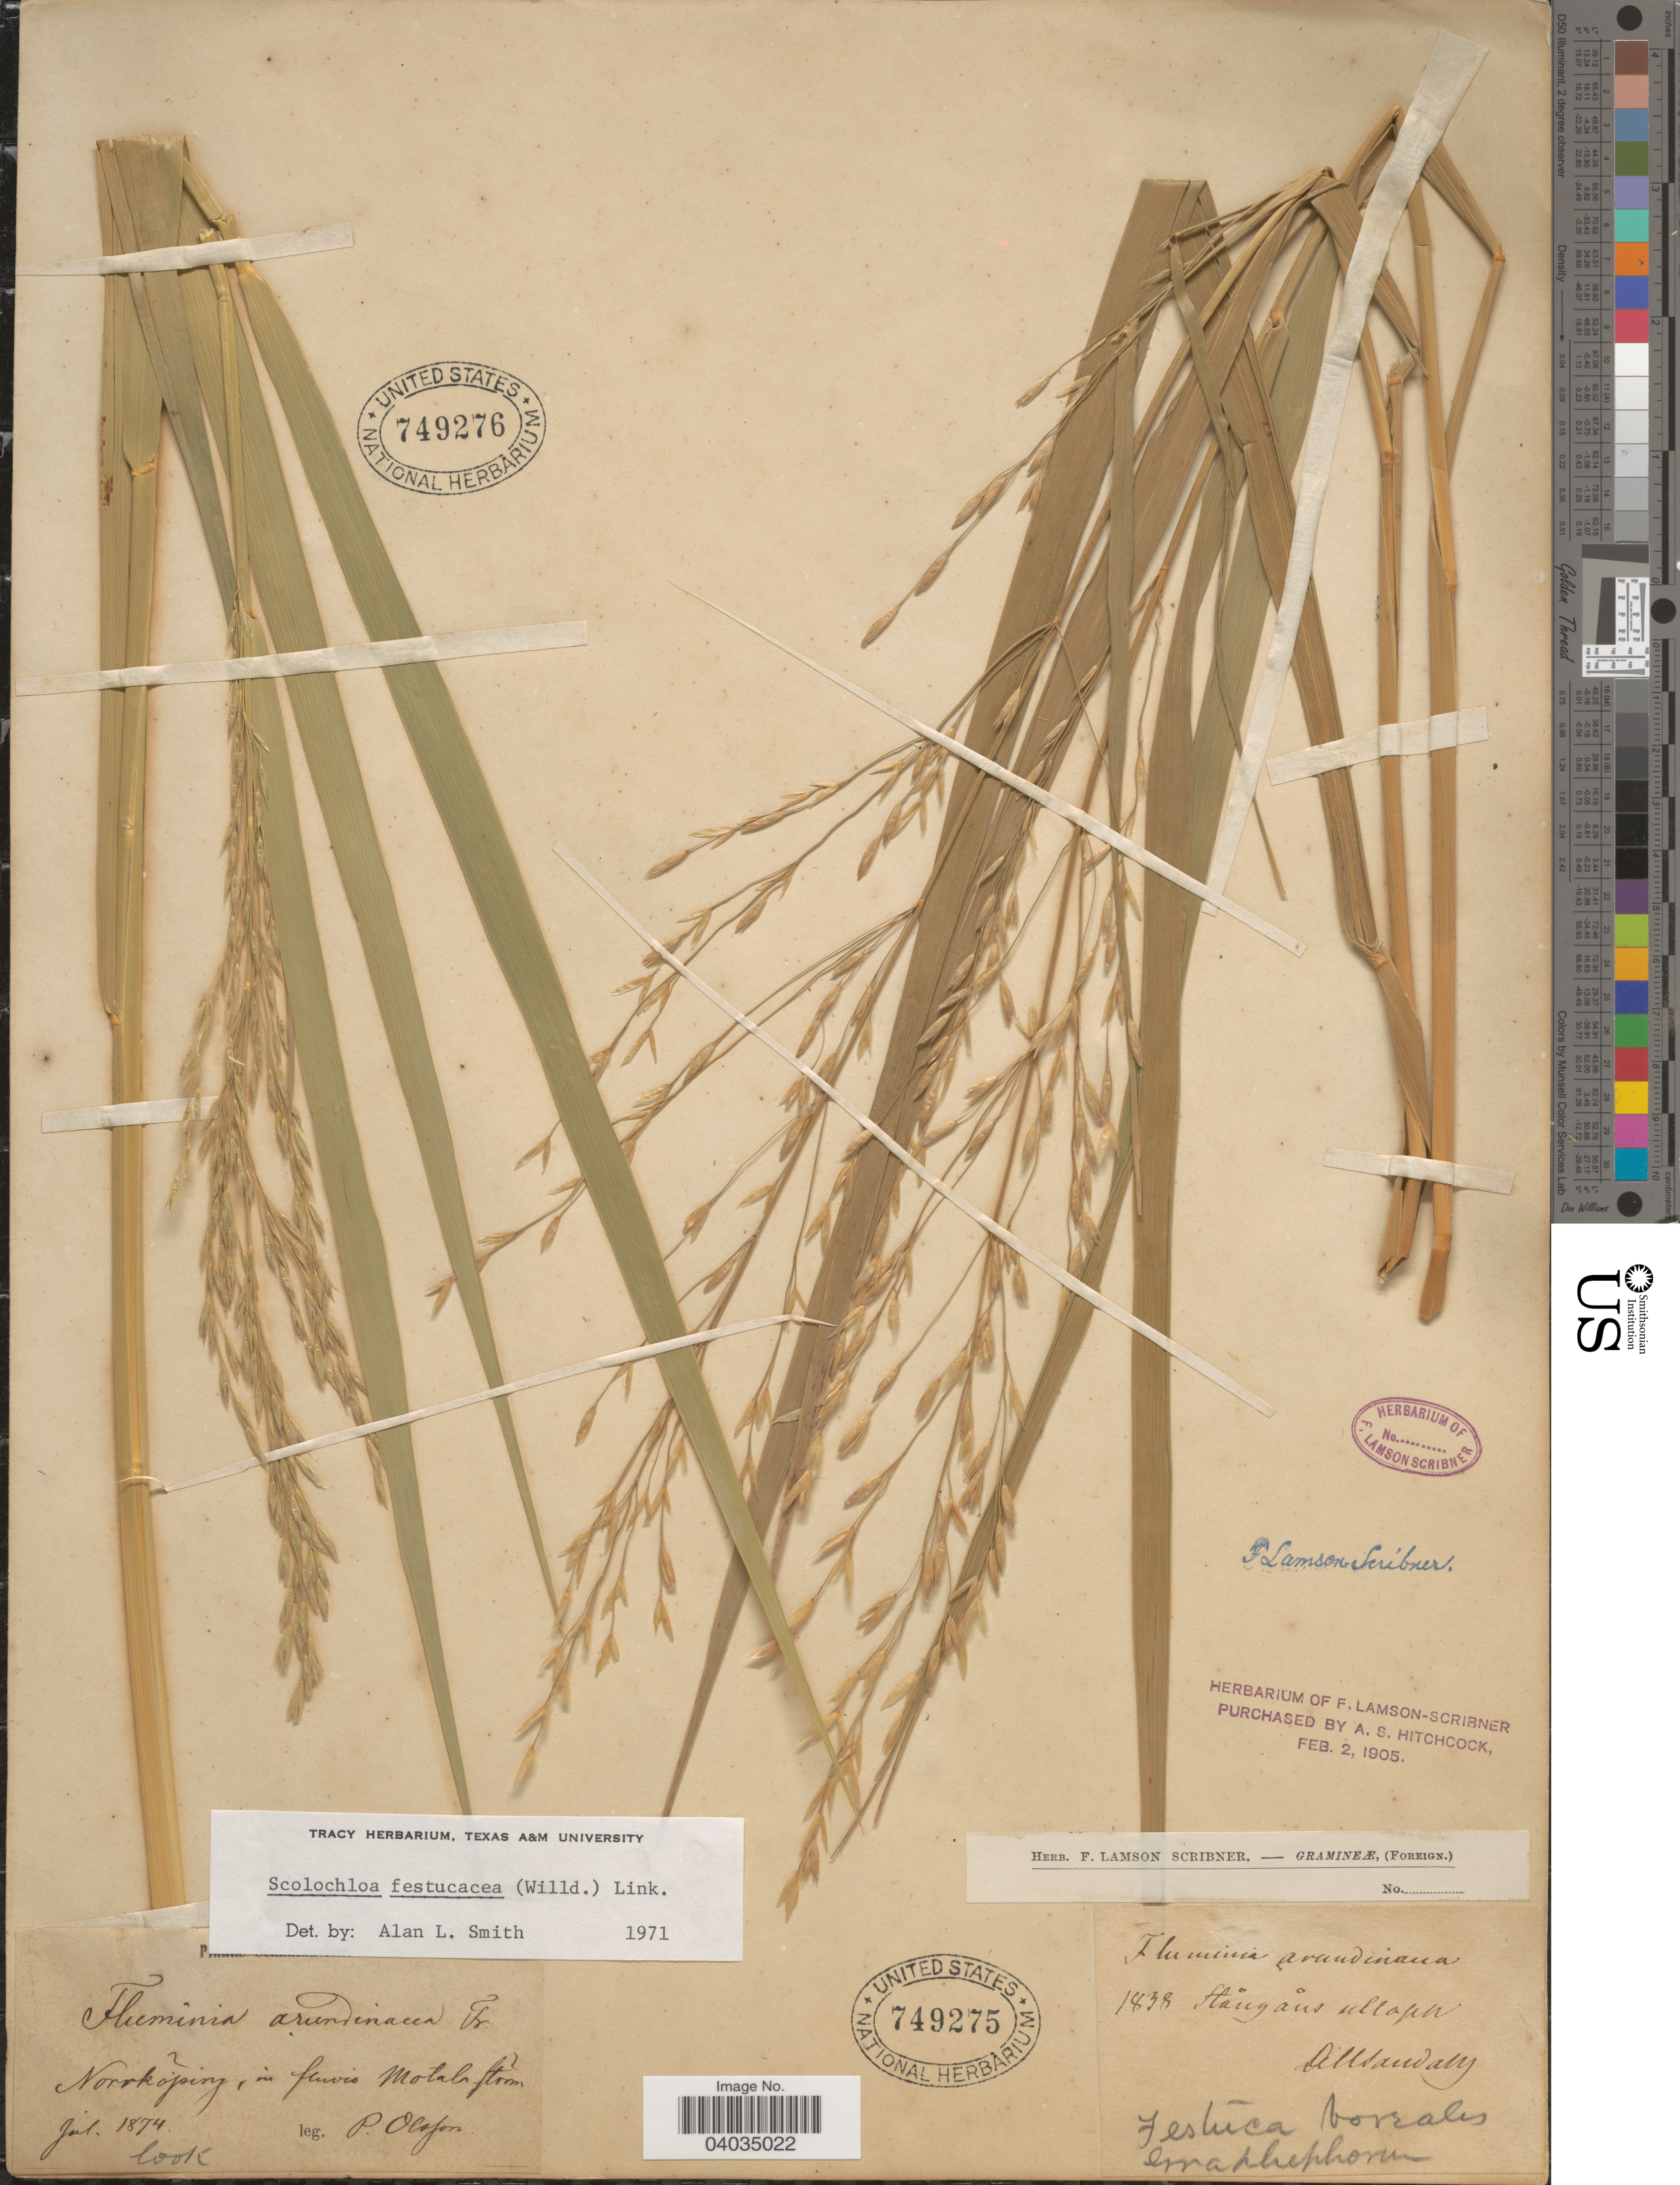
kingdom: Plantae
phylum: Tracheophyta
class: Liliopsida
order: Poales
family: Poaceae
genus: Scolochloa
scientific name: Scolochloa festucacea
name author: (Willd.) Link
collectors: P. Olsson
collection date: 1874-07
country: Sweden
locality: Norrkõping, in fluvis Motala Strom.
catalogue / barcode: US 749276